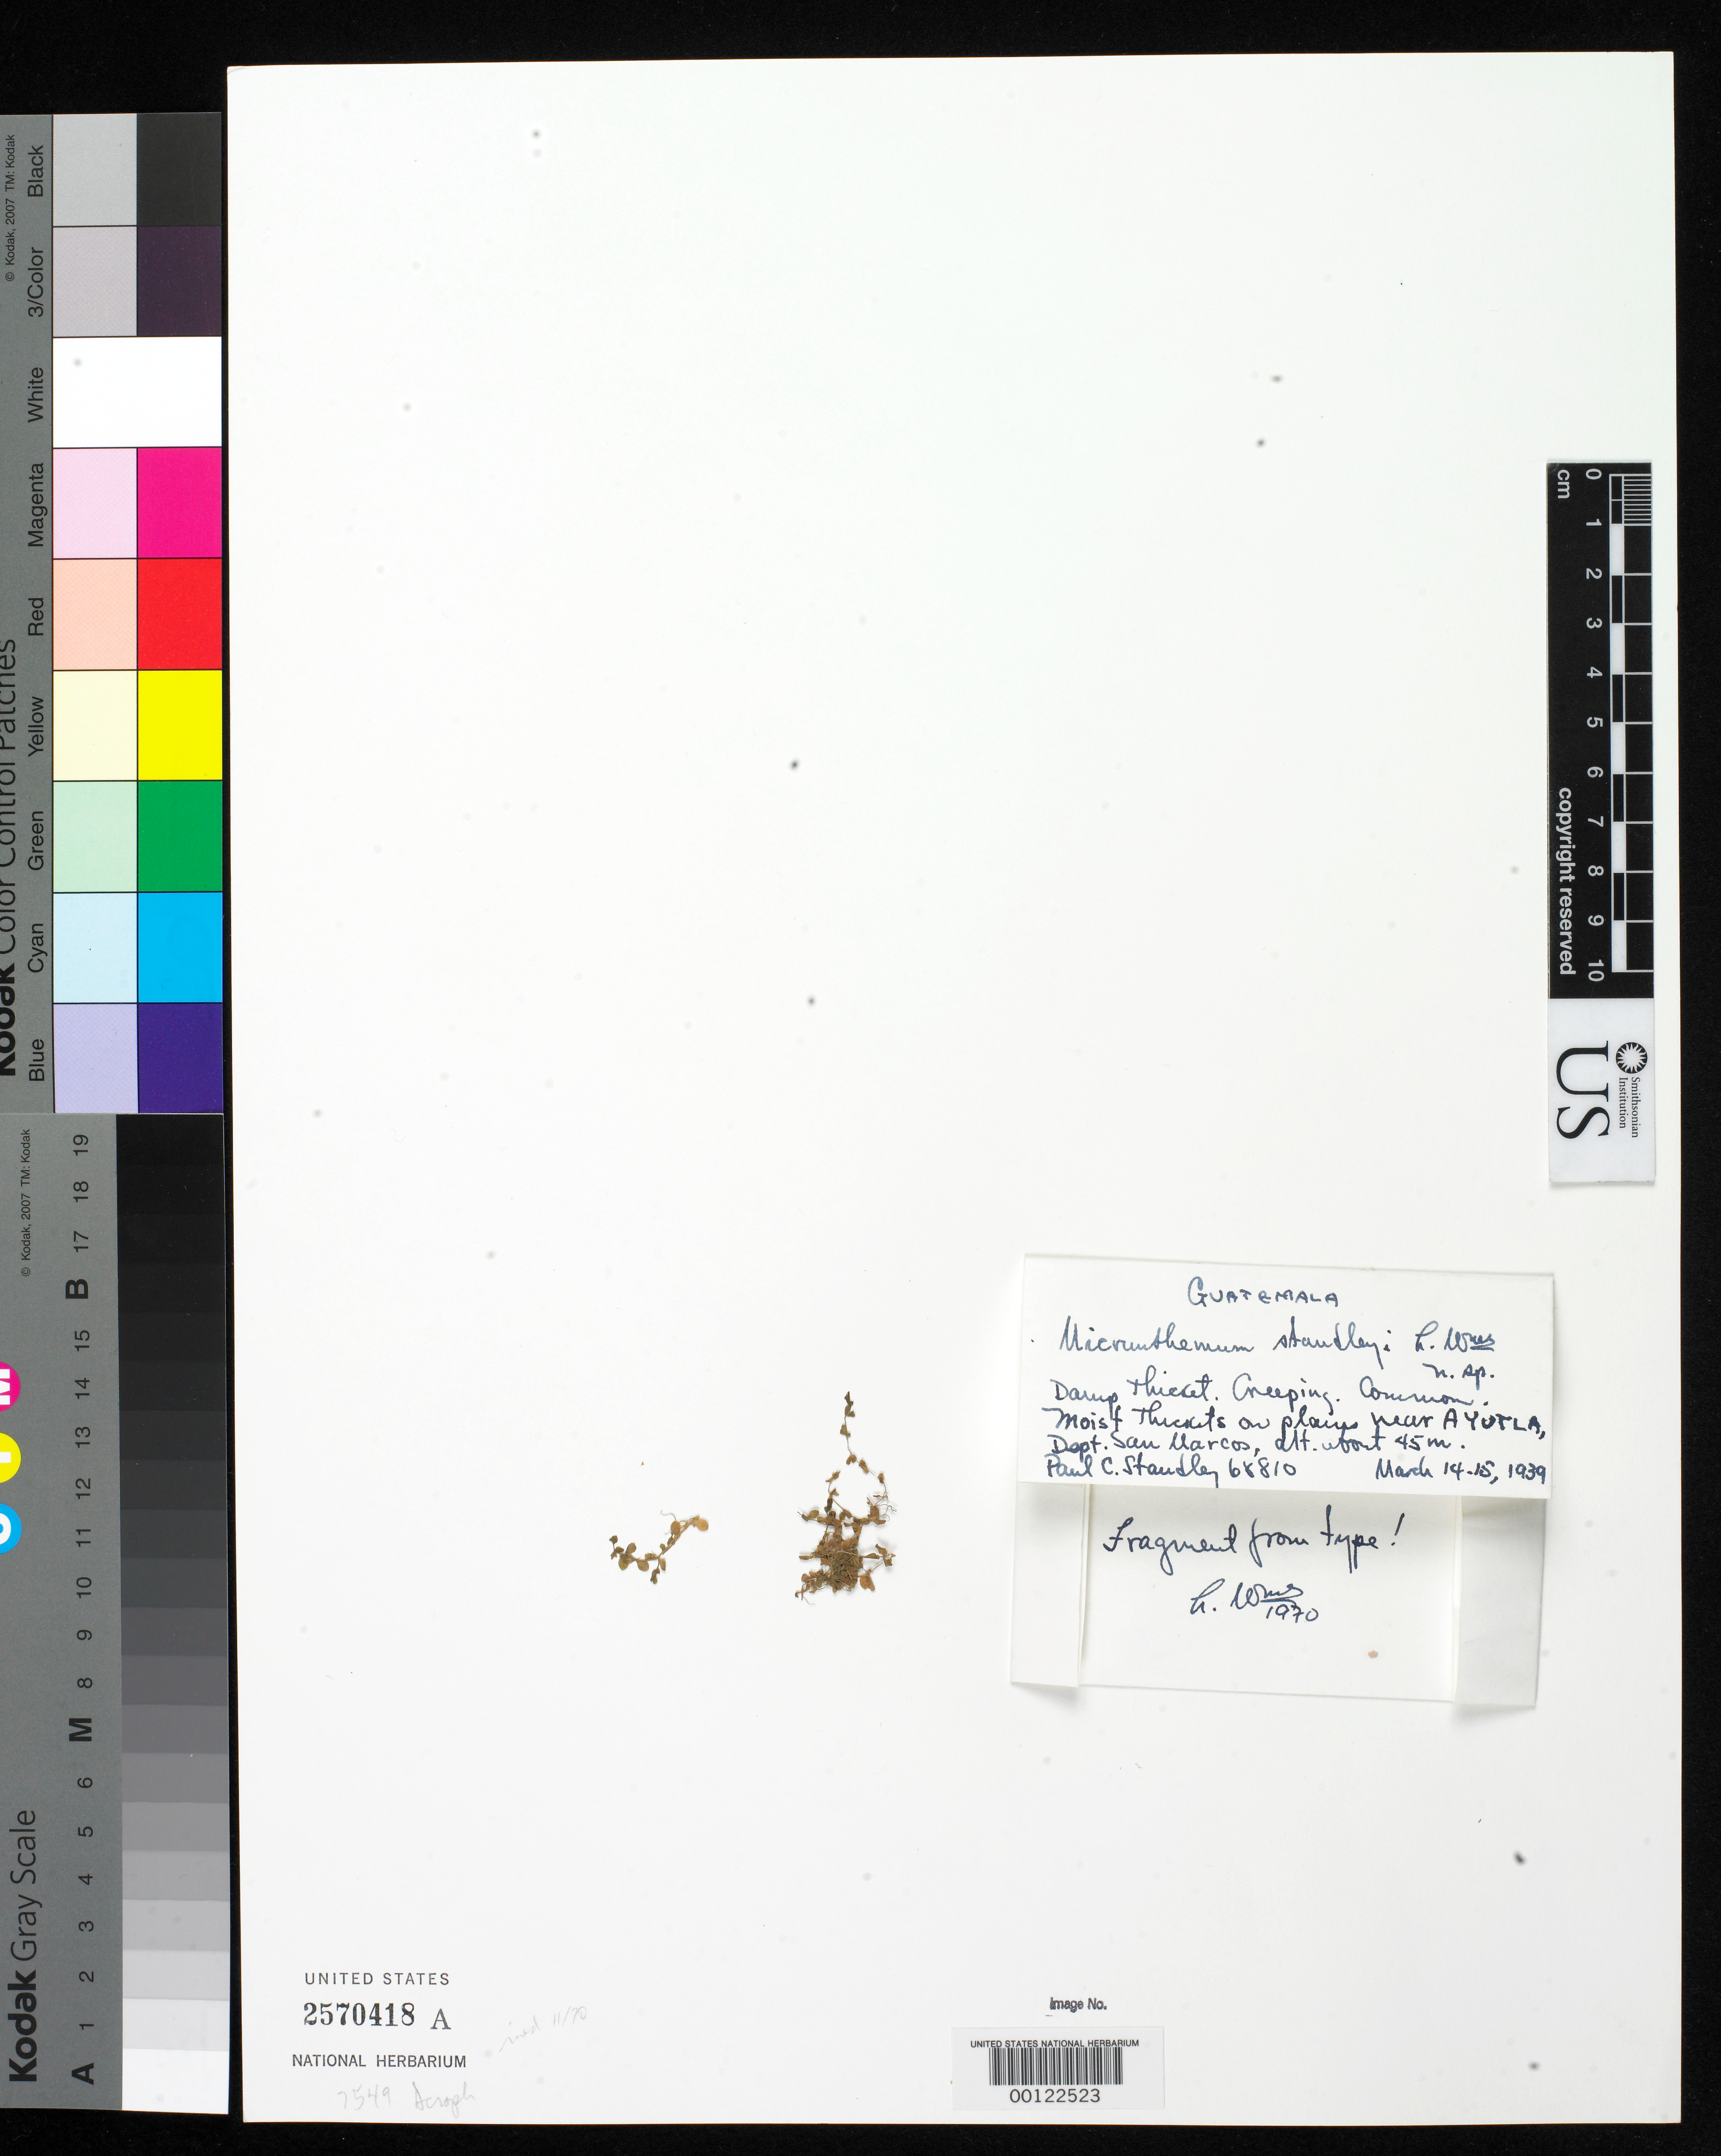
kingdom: Plantae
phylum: Tracheophyta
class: Magnoliopsida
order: Lamiales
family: Linderniaceae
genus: Micranthemum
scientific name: Micranthemum standleyi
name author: L.O. Williams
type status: Type Material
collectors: P. C. Standley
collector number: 68810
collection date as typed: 14 Mar 1939 to 15 Mar 1939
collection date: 1939-03-14/1939-03-15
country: Guatemala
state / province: San Marcos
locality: Ayutla.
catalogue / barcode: US 2570418A